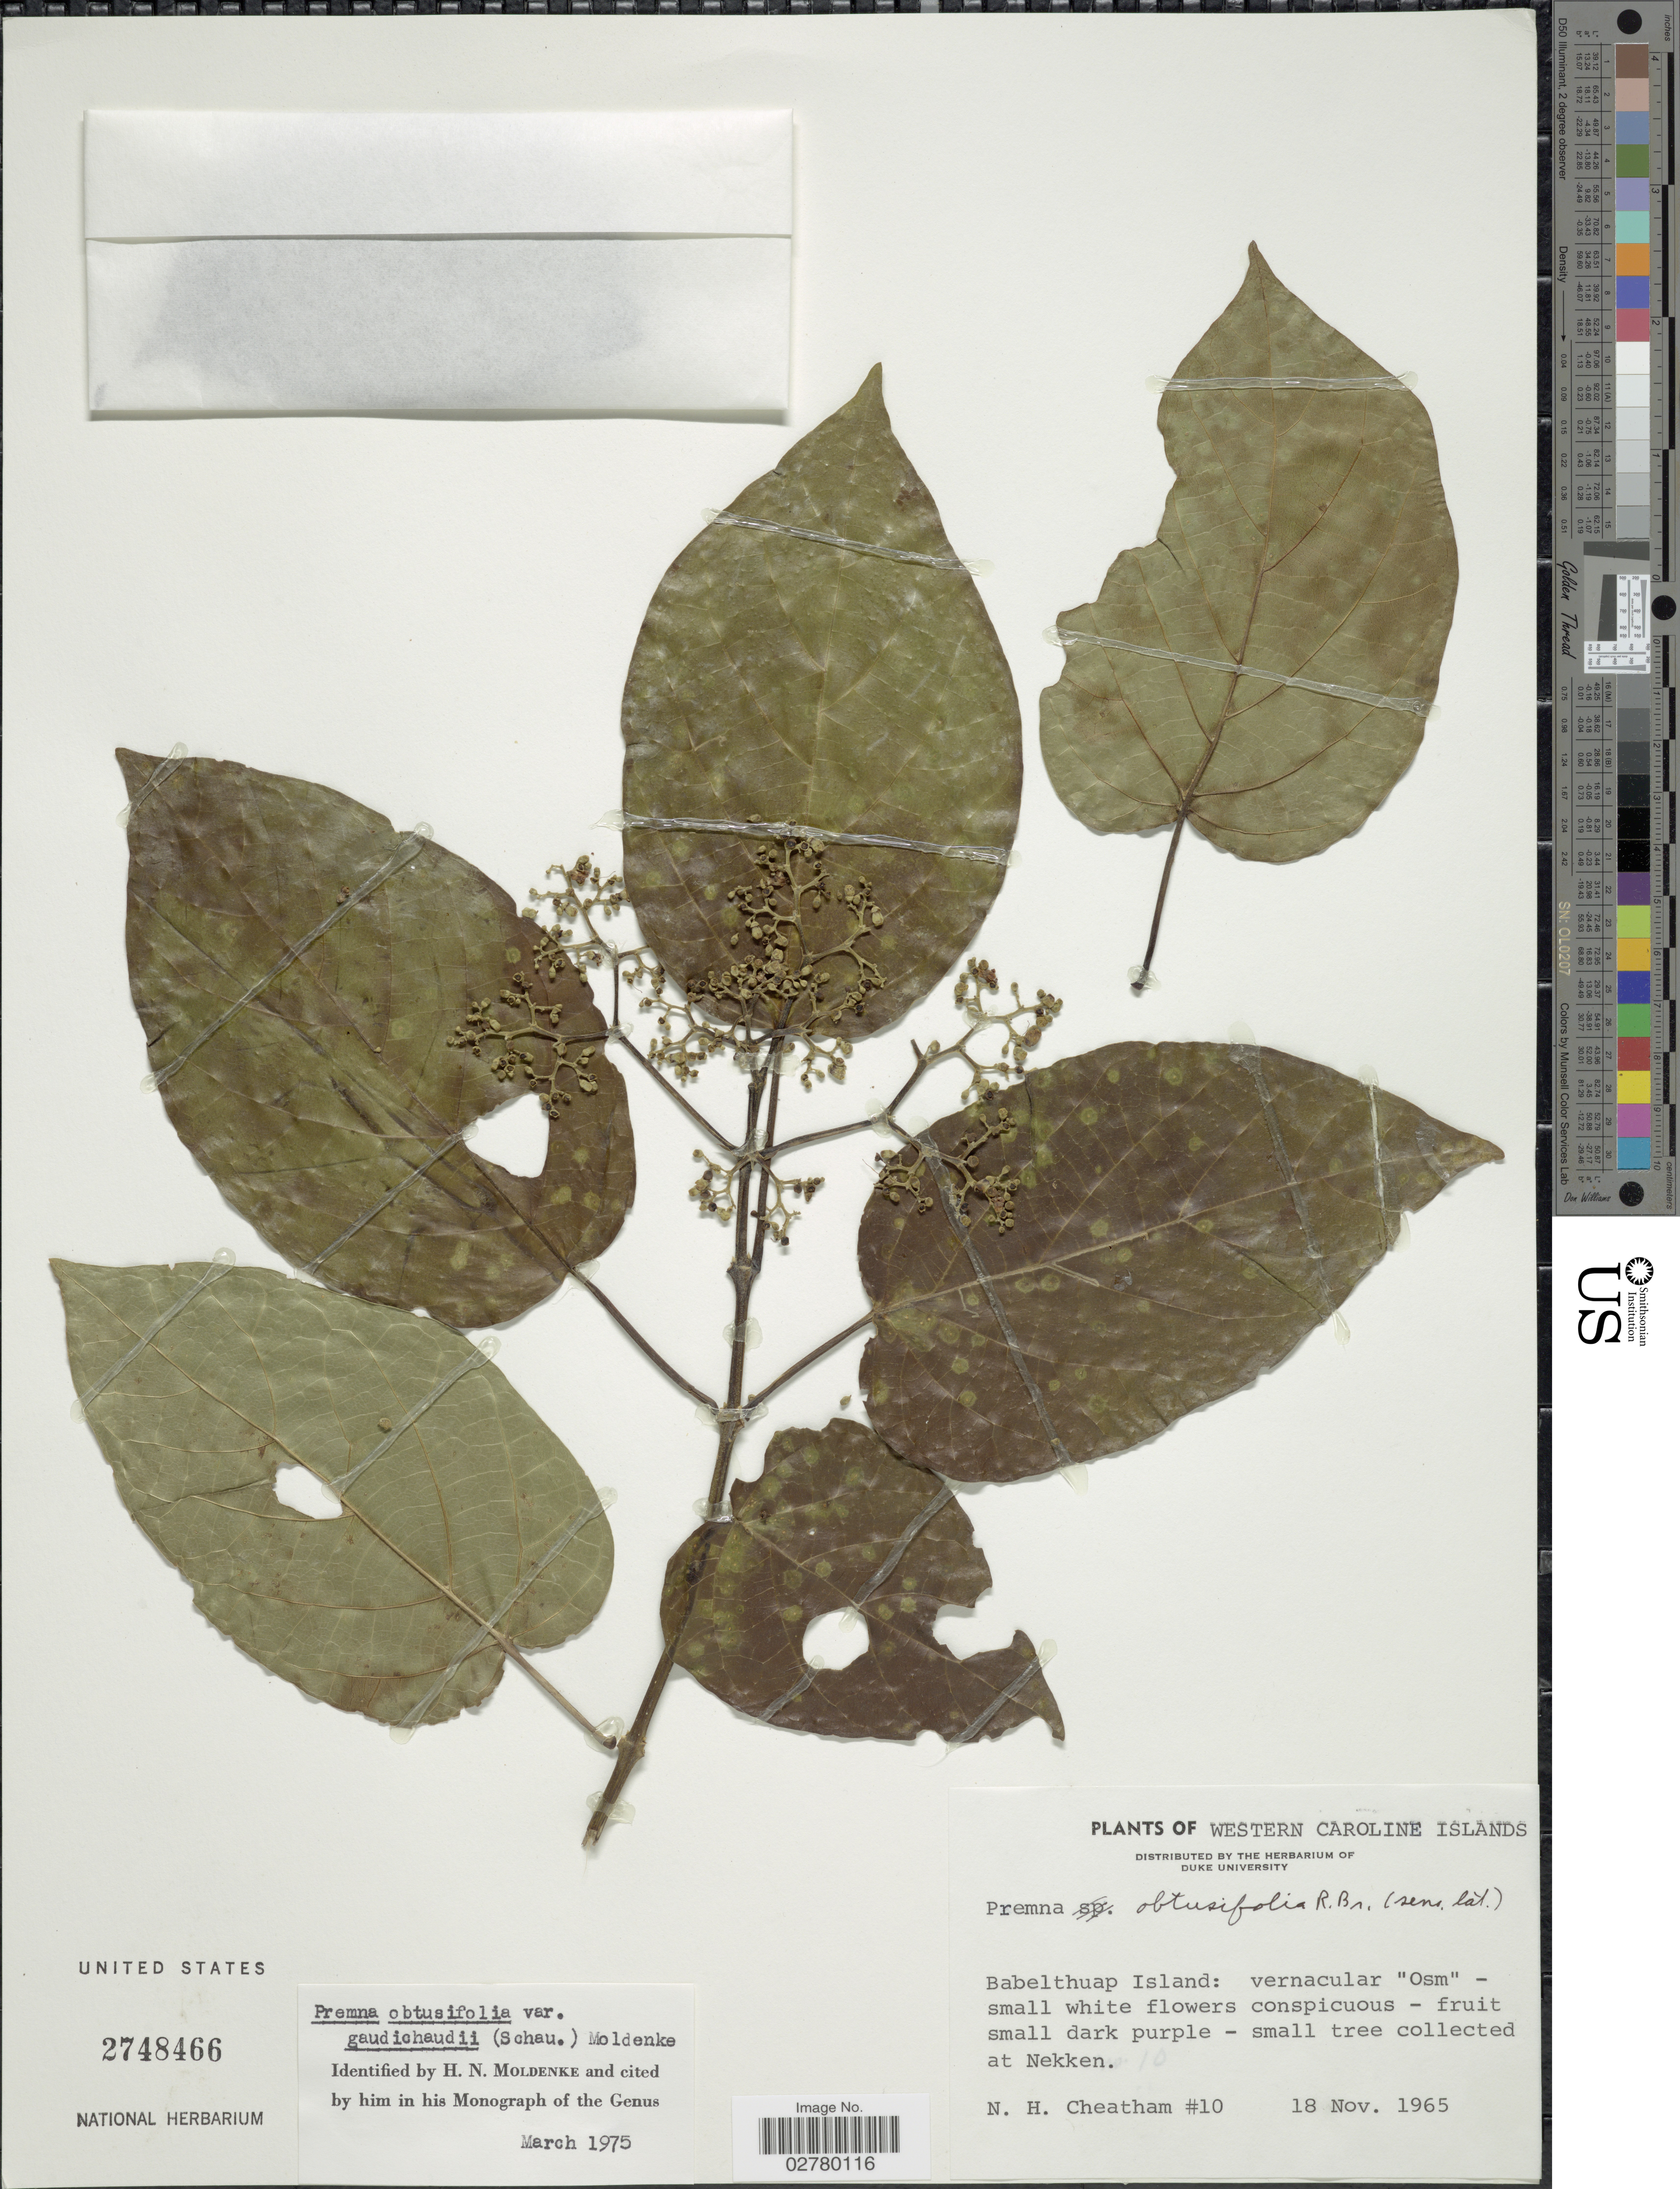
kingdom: Plantae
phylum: Tracheophyta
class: Magnoliopsida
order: Lamiales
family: Lamiaceae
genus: Premna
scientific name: Premna obtusifolia var. gaudichaudii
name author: (Schauer) Moldenke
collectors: N. H. Cheatham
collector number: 10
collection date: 1965-11-18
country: Palau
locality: Western Caroline Islands. Babelthuap Island.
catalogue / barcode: US 2748466